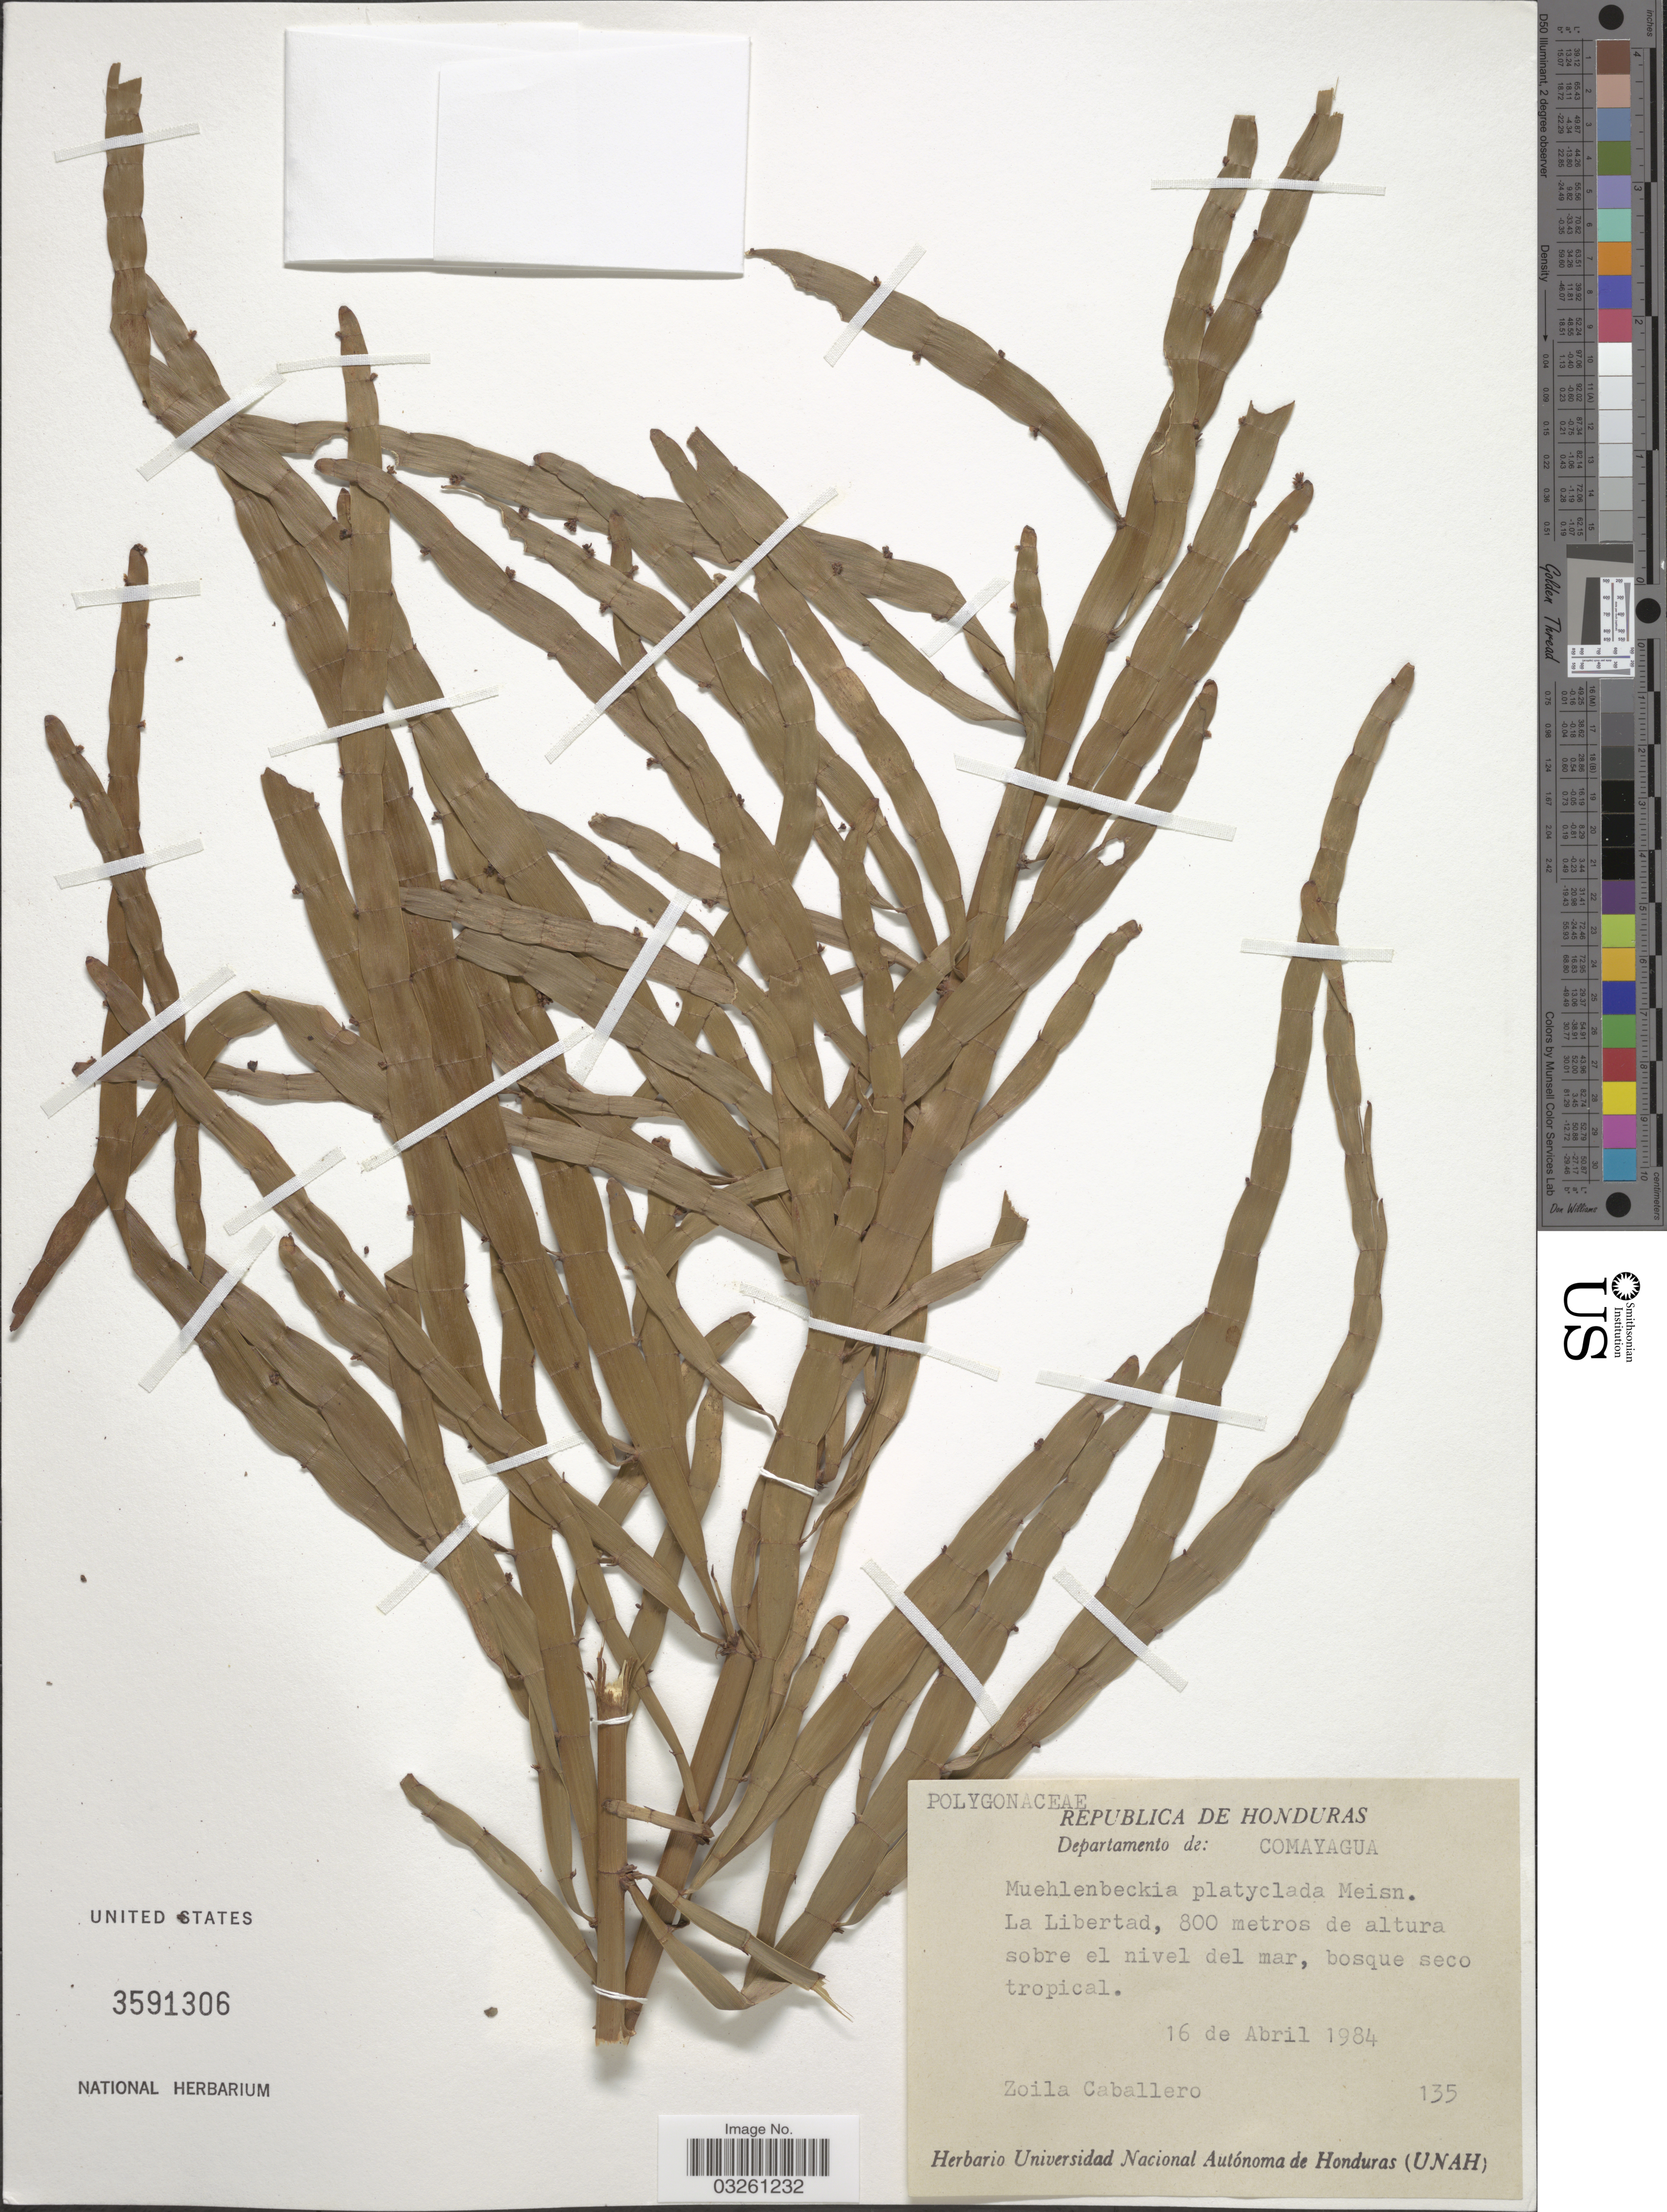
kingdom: Plantae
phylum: Tracheophyta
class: Magnoliopsida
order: Caryophyllales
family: Polygonaceae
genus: Muehlenbeckia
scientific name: Muehlenbeckia platyclada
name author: (F. Muell.) Meisn.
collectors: Z. Caballero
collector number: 135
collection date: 1984-04-16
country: Honduras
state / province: Comayagua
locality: Republica de Honduras. Departamento de: Comayagua. La Libertad.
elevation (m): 800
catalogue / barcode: US 3591306